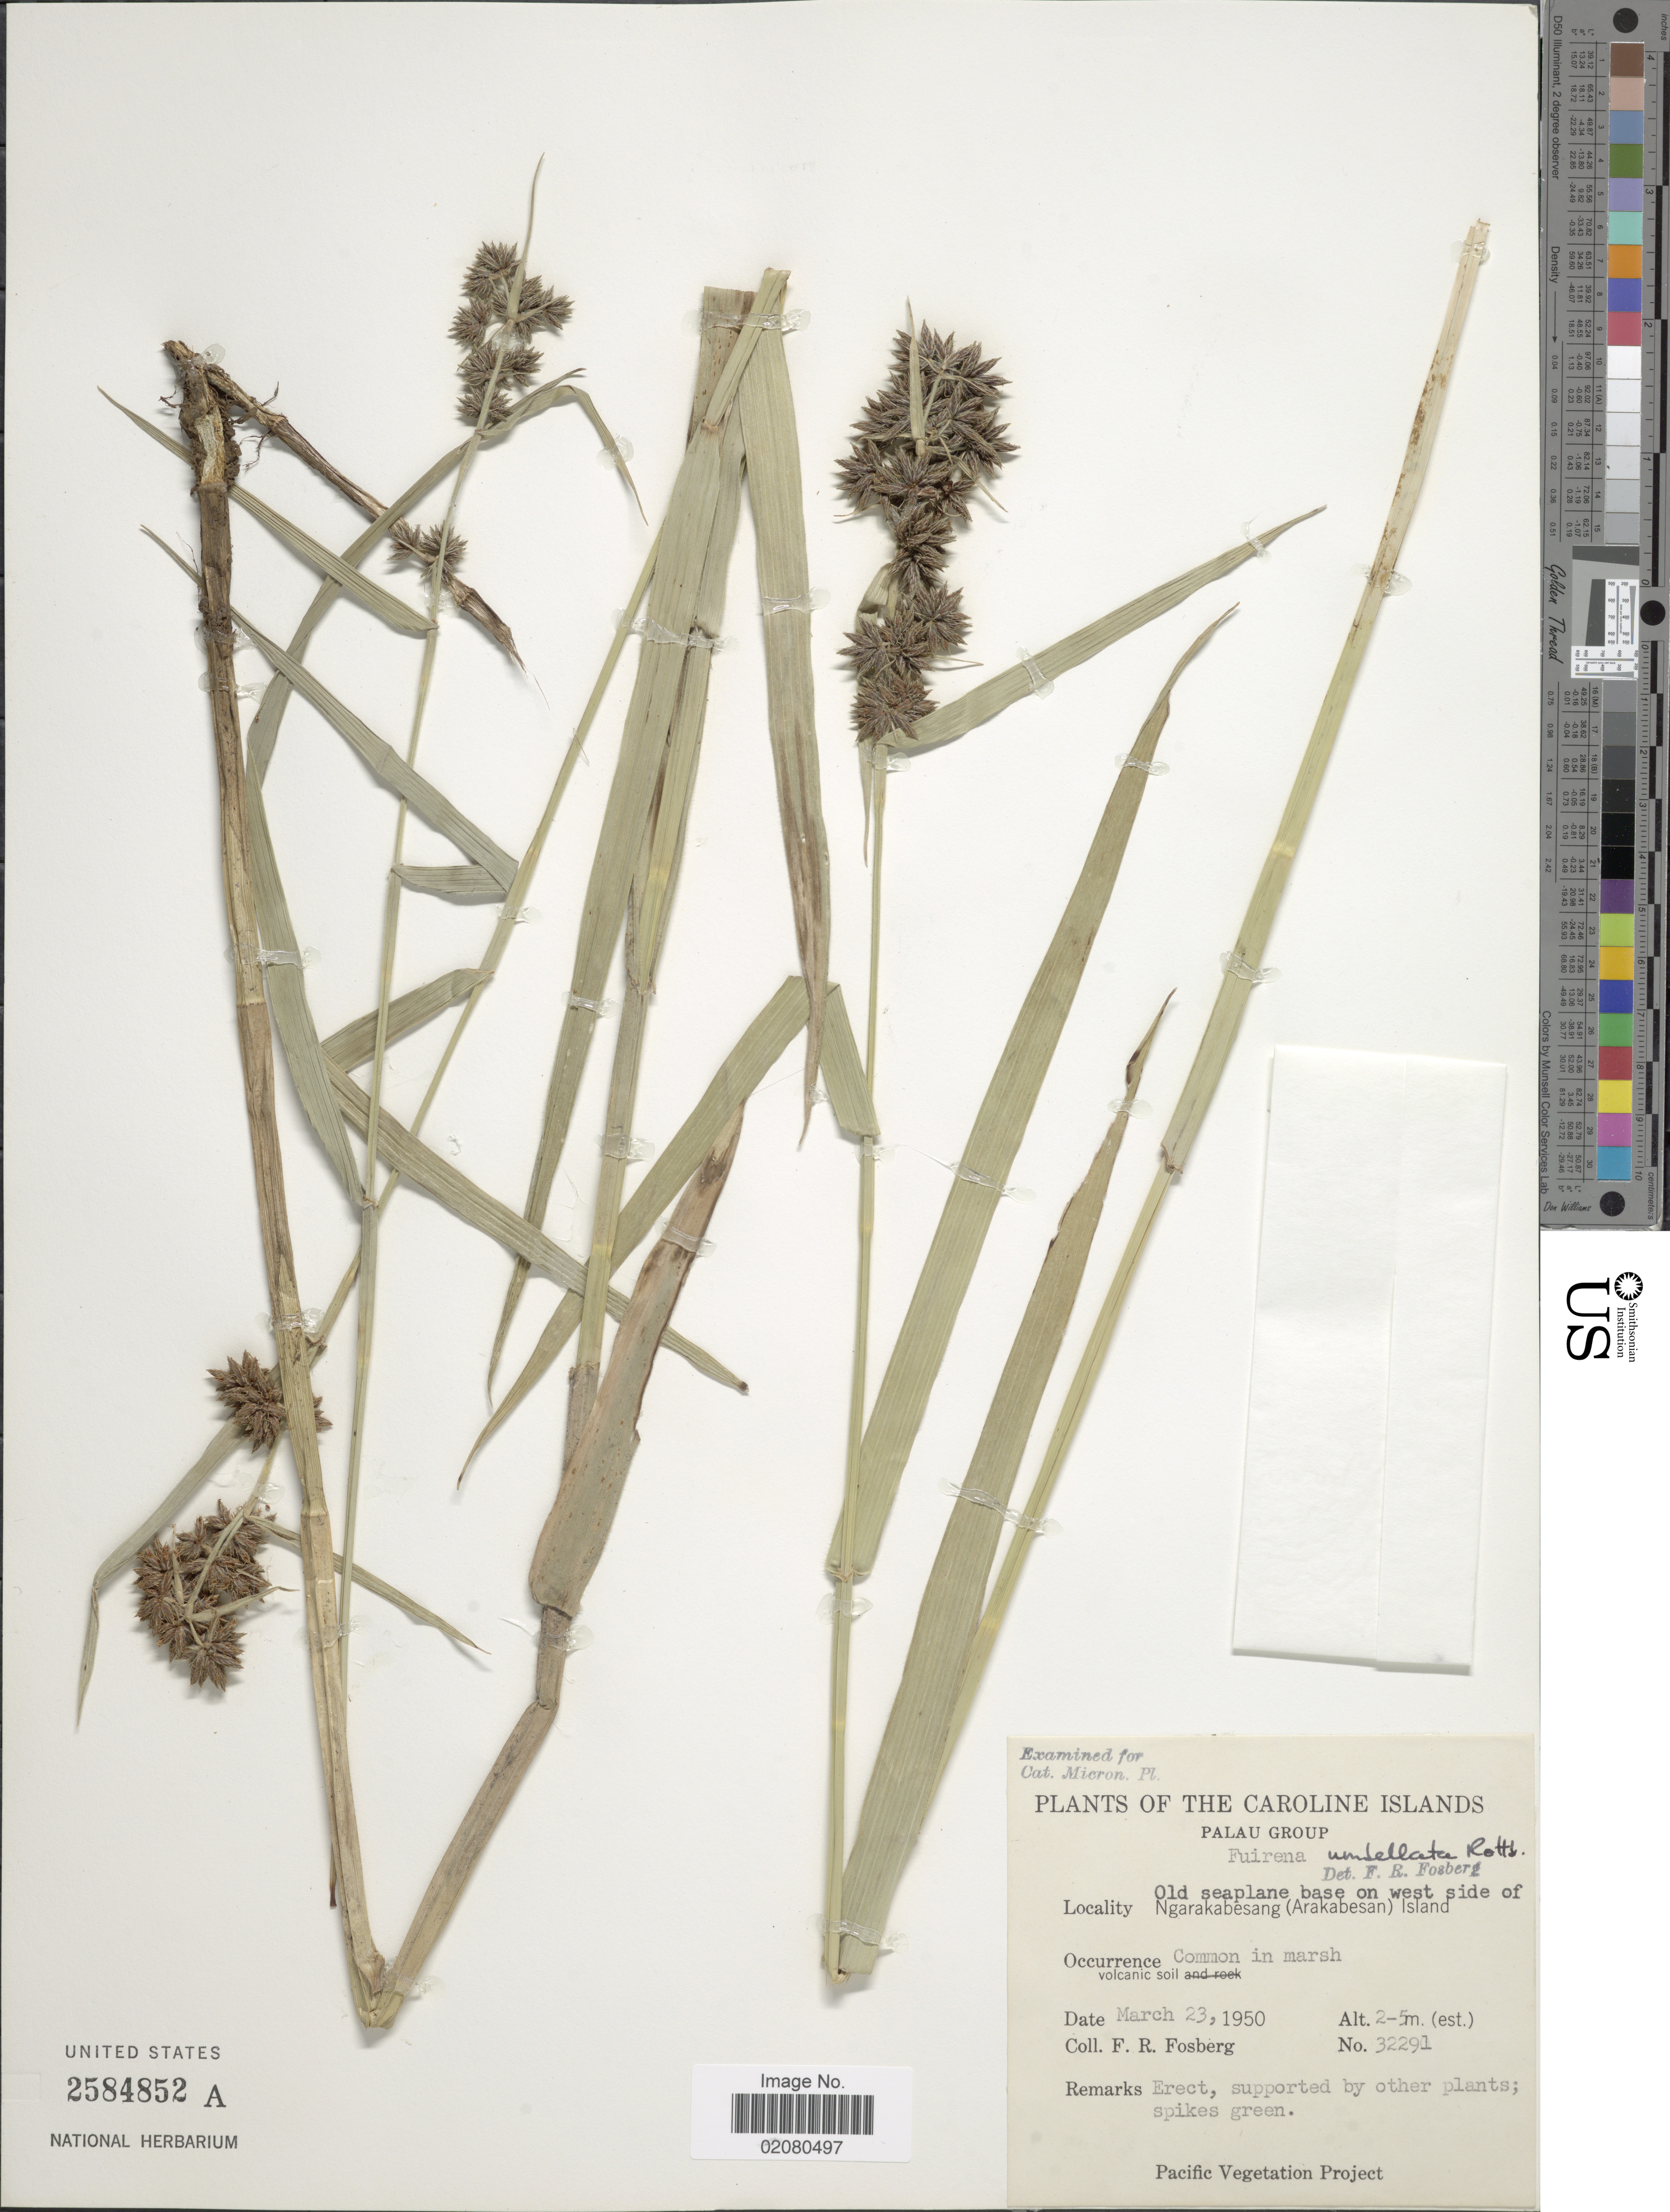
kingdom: Plantae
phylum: Tracheophyta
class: Liliopsida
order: Poales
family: Cyperaceae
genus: Fuirena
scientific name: Fuirena umbellata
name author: Rottb.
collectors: F. R. Fosberg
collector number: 32291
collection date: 1950-03-23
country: Palau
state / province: Koror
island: Ngerekebesang [Arakabesan]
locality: Caroline Islands, Palau Group, Old seaplane base on west side of Ngarakabesang (Arakabesan) Island.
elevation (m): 2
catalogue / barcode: US 2584852A